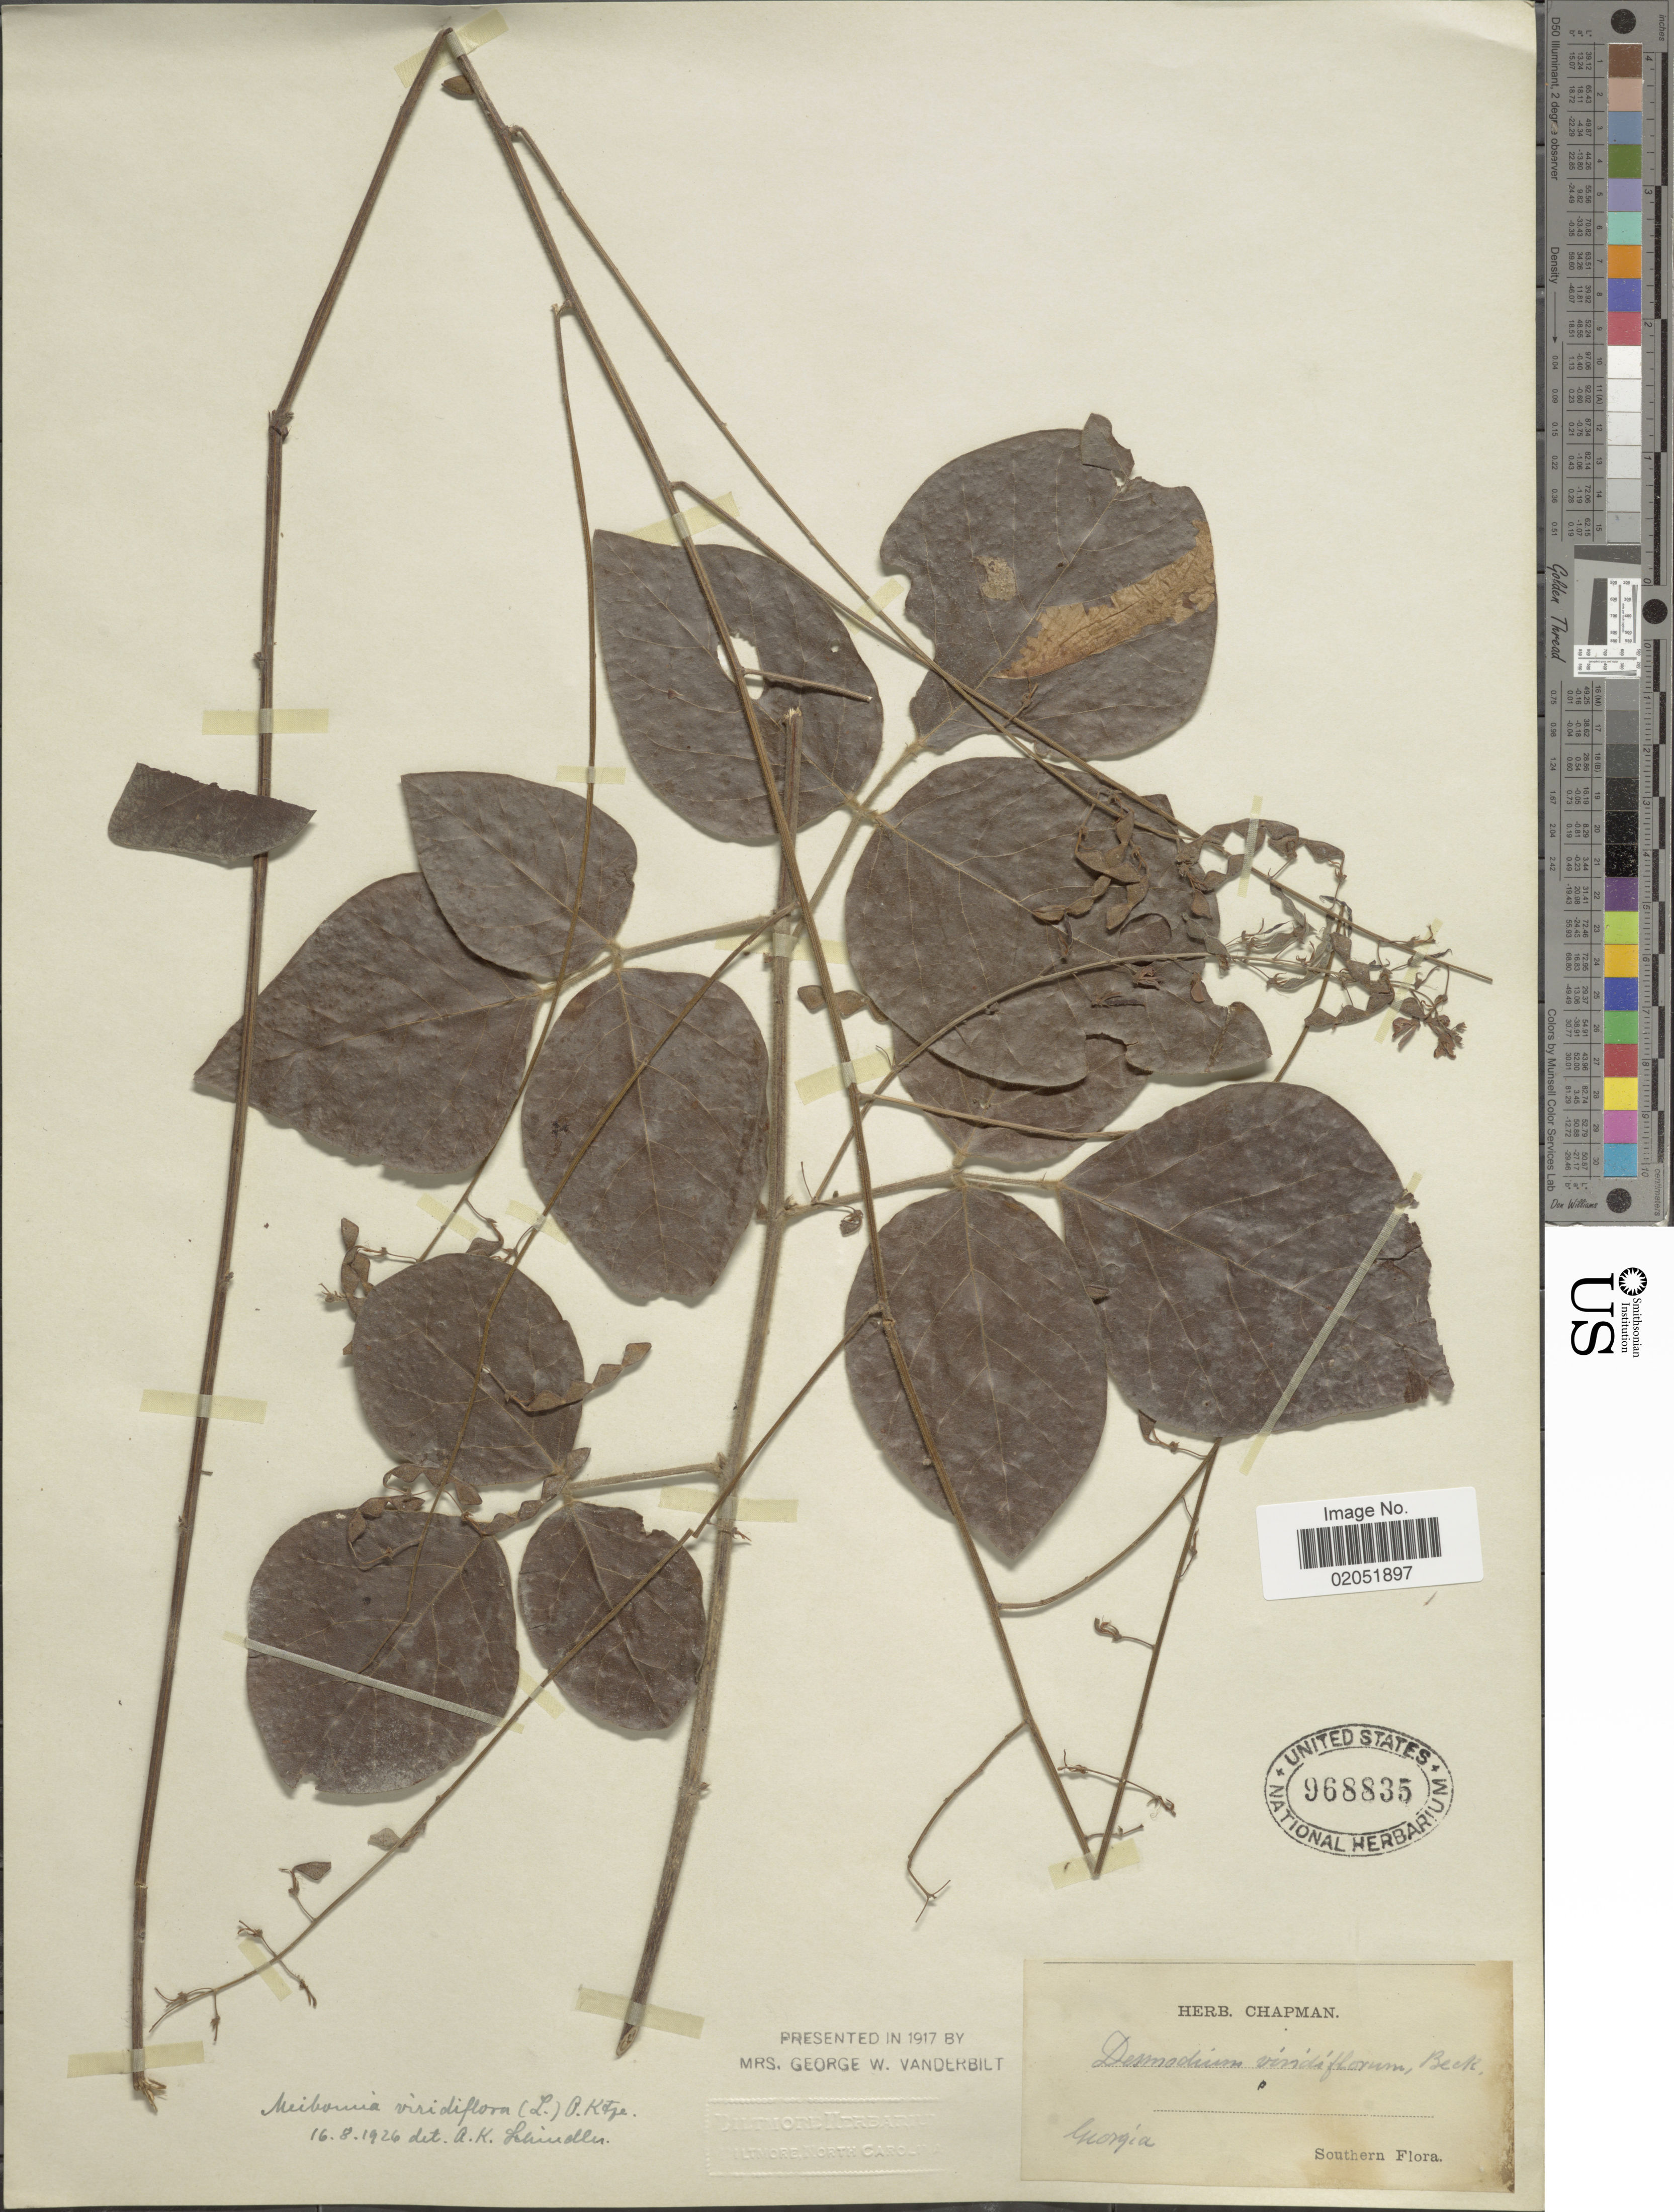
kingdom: Plantae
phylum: Tracheophyta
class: Magnoliopsida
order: Fabales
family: Fabaceae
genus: Desmodium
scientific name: Desmodium viridiflorum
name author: (L.) DC.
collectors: ex herb. Chapman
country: United States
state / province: Georgia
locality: Georgia. Southern Flora.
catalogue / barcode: US 968835